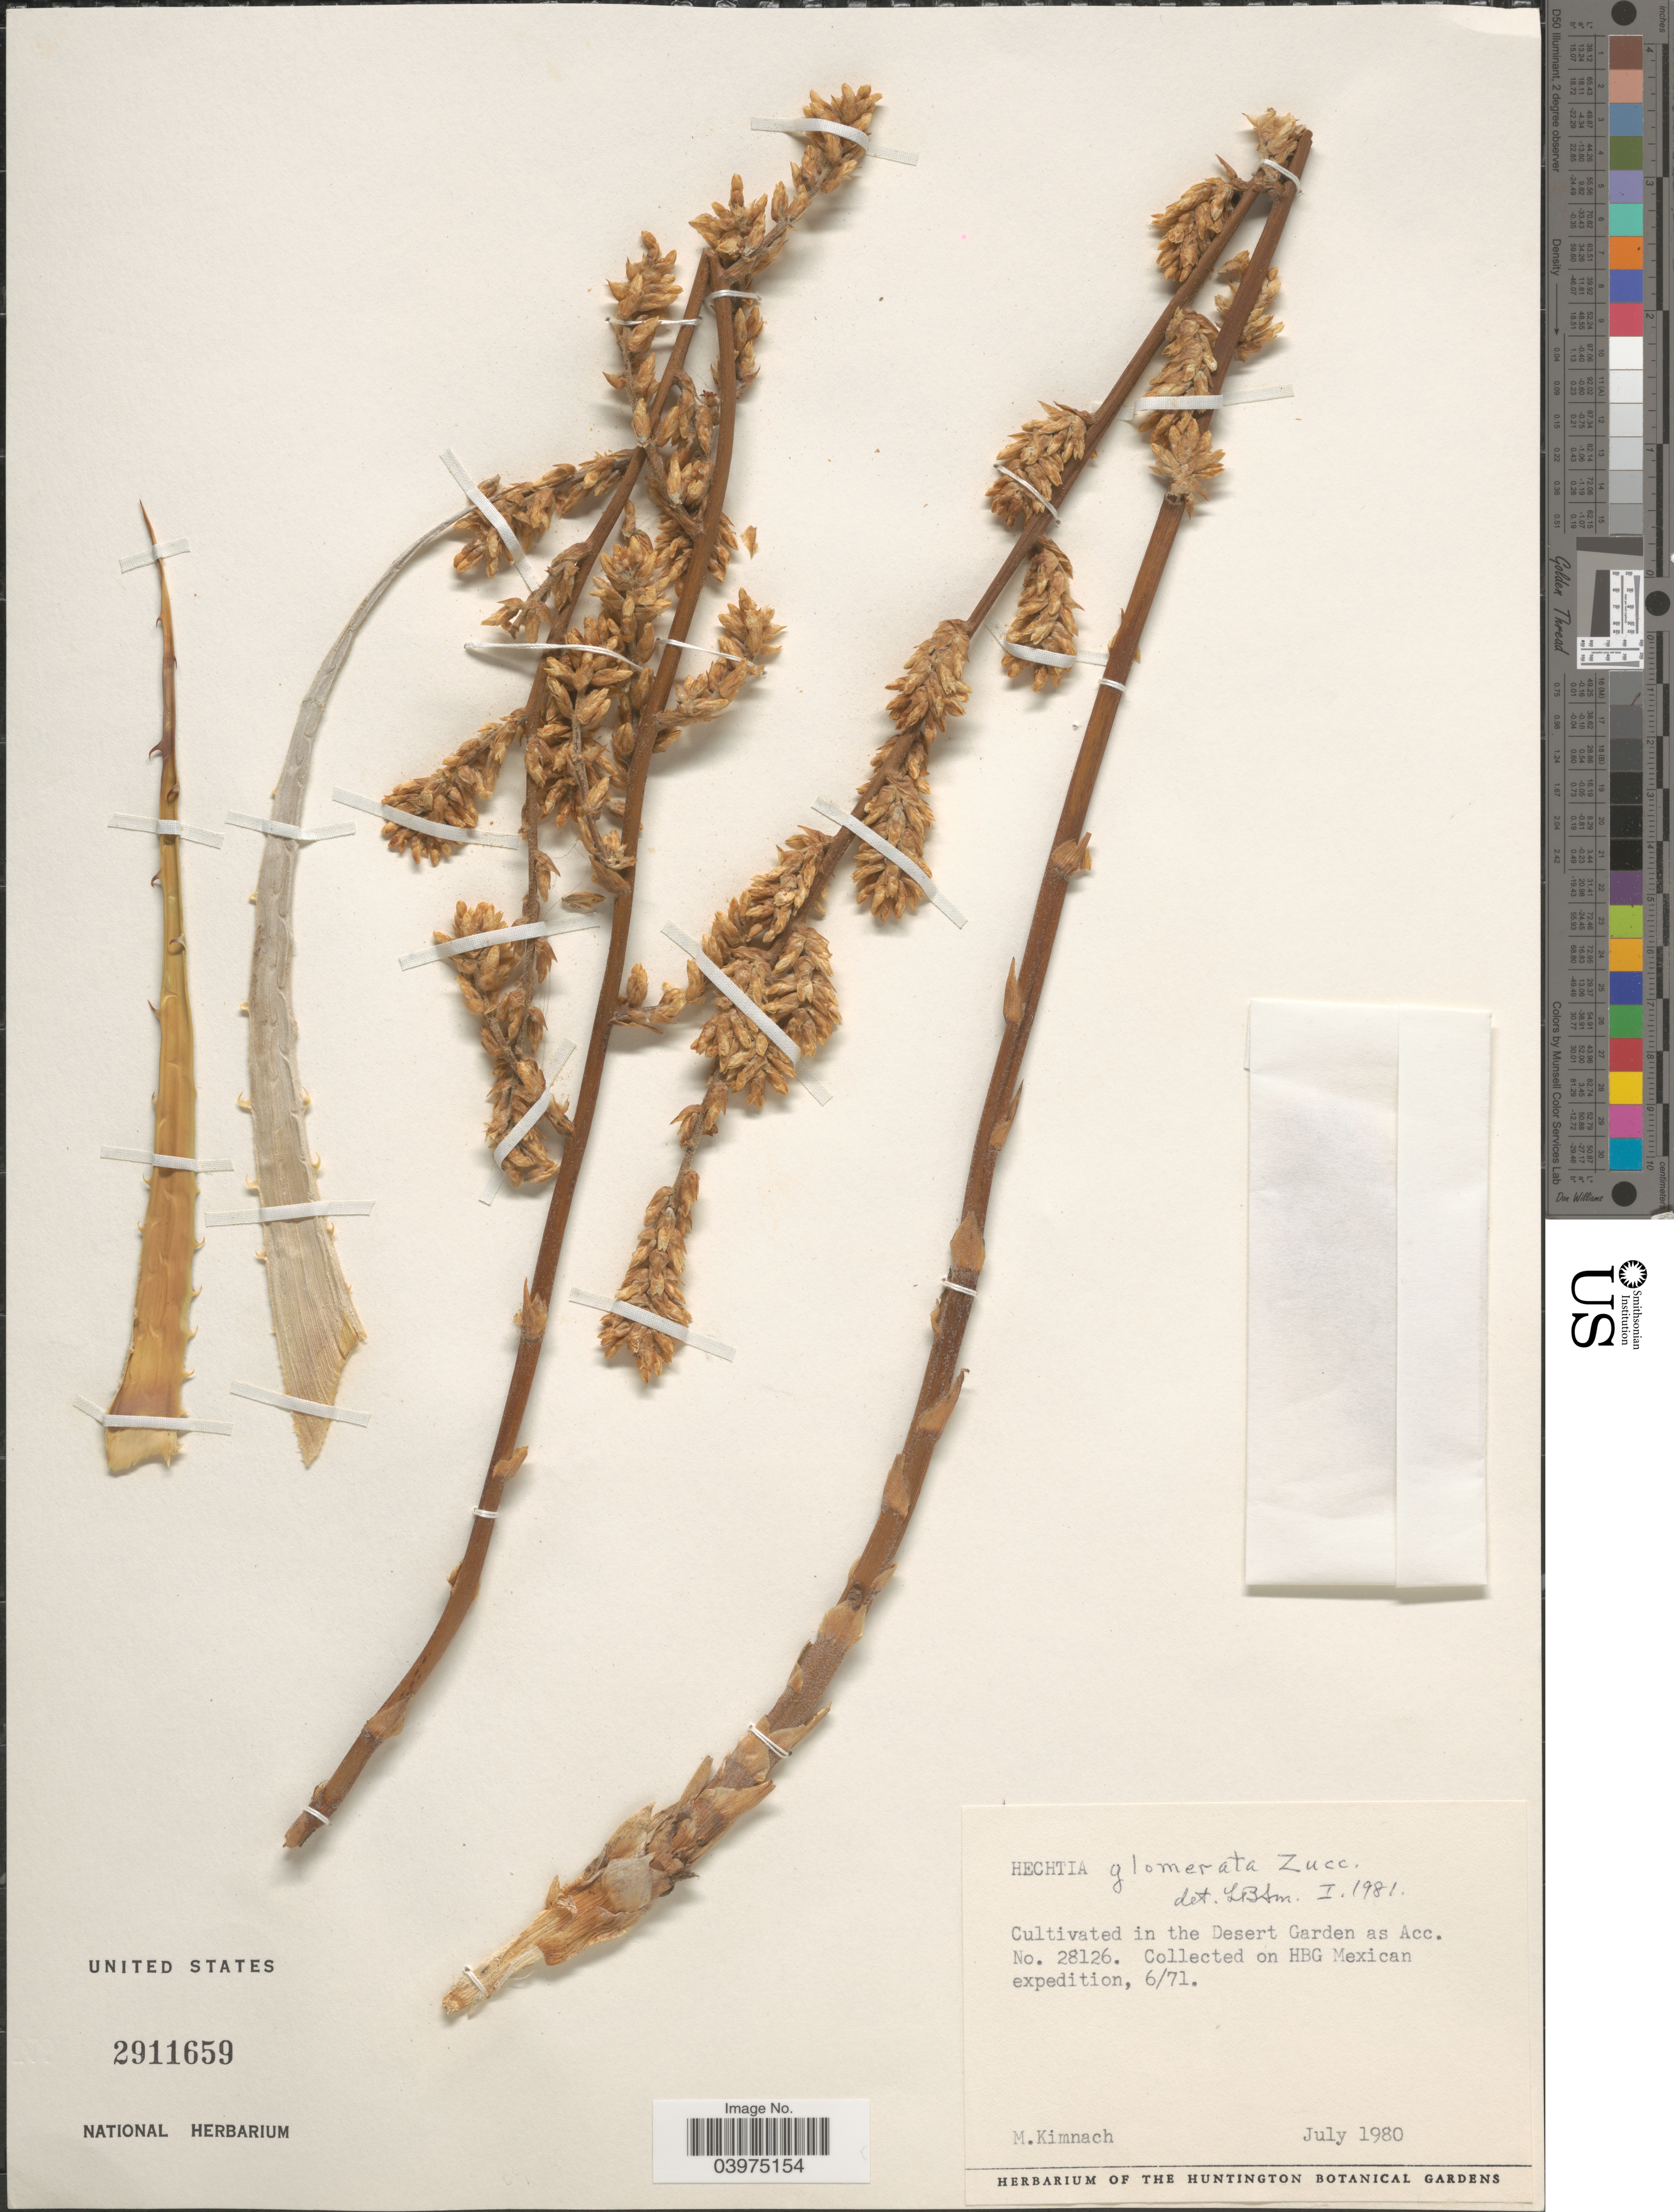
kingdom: Plantae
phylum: Tracheophyta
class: Liliopsida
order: Poales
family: Bromeliaceae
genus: Hechtia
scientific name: Hechtia glomerata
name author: Zucc.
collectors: M. W. Kimnach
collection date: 1980-07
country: United States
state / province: California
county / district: Los Angeles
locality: In the Desert Garden. The Huntington Botanical Gardens.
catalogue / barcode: US 2911659